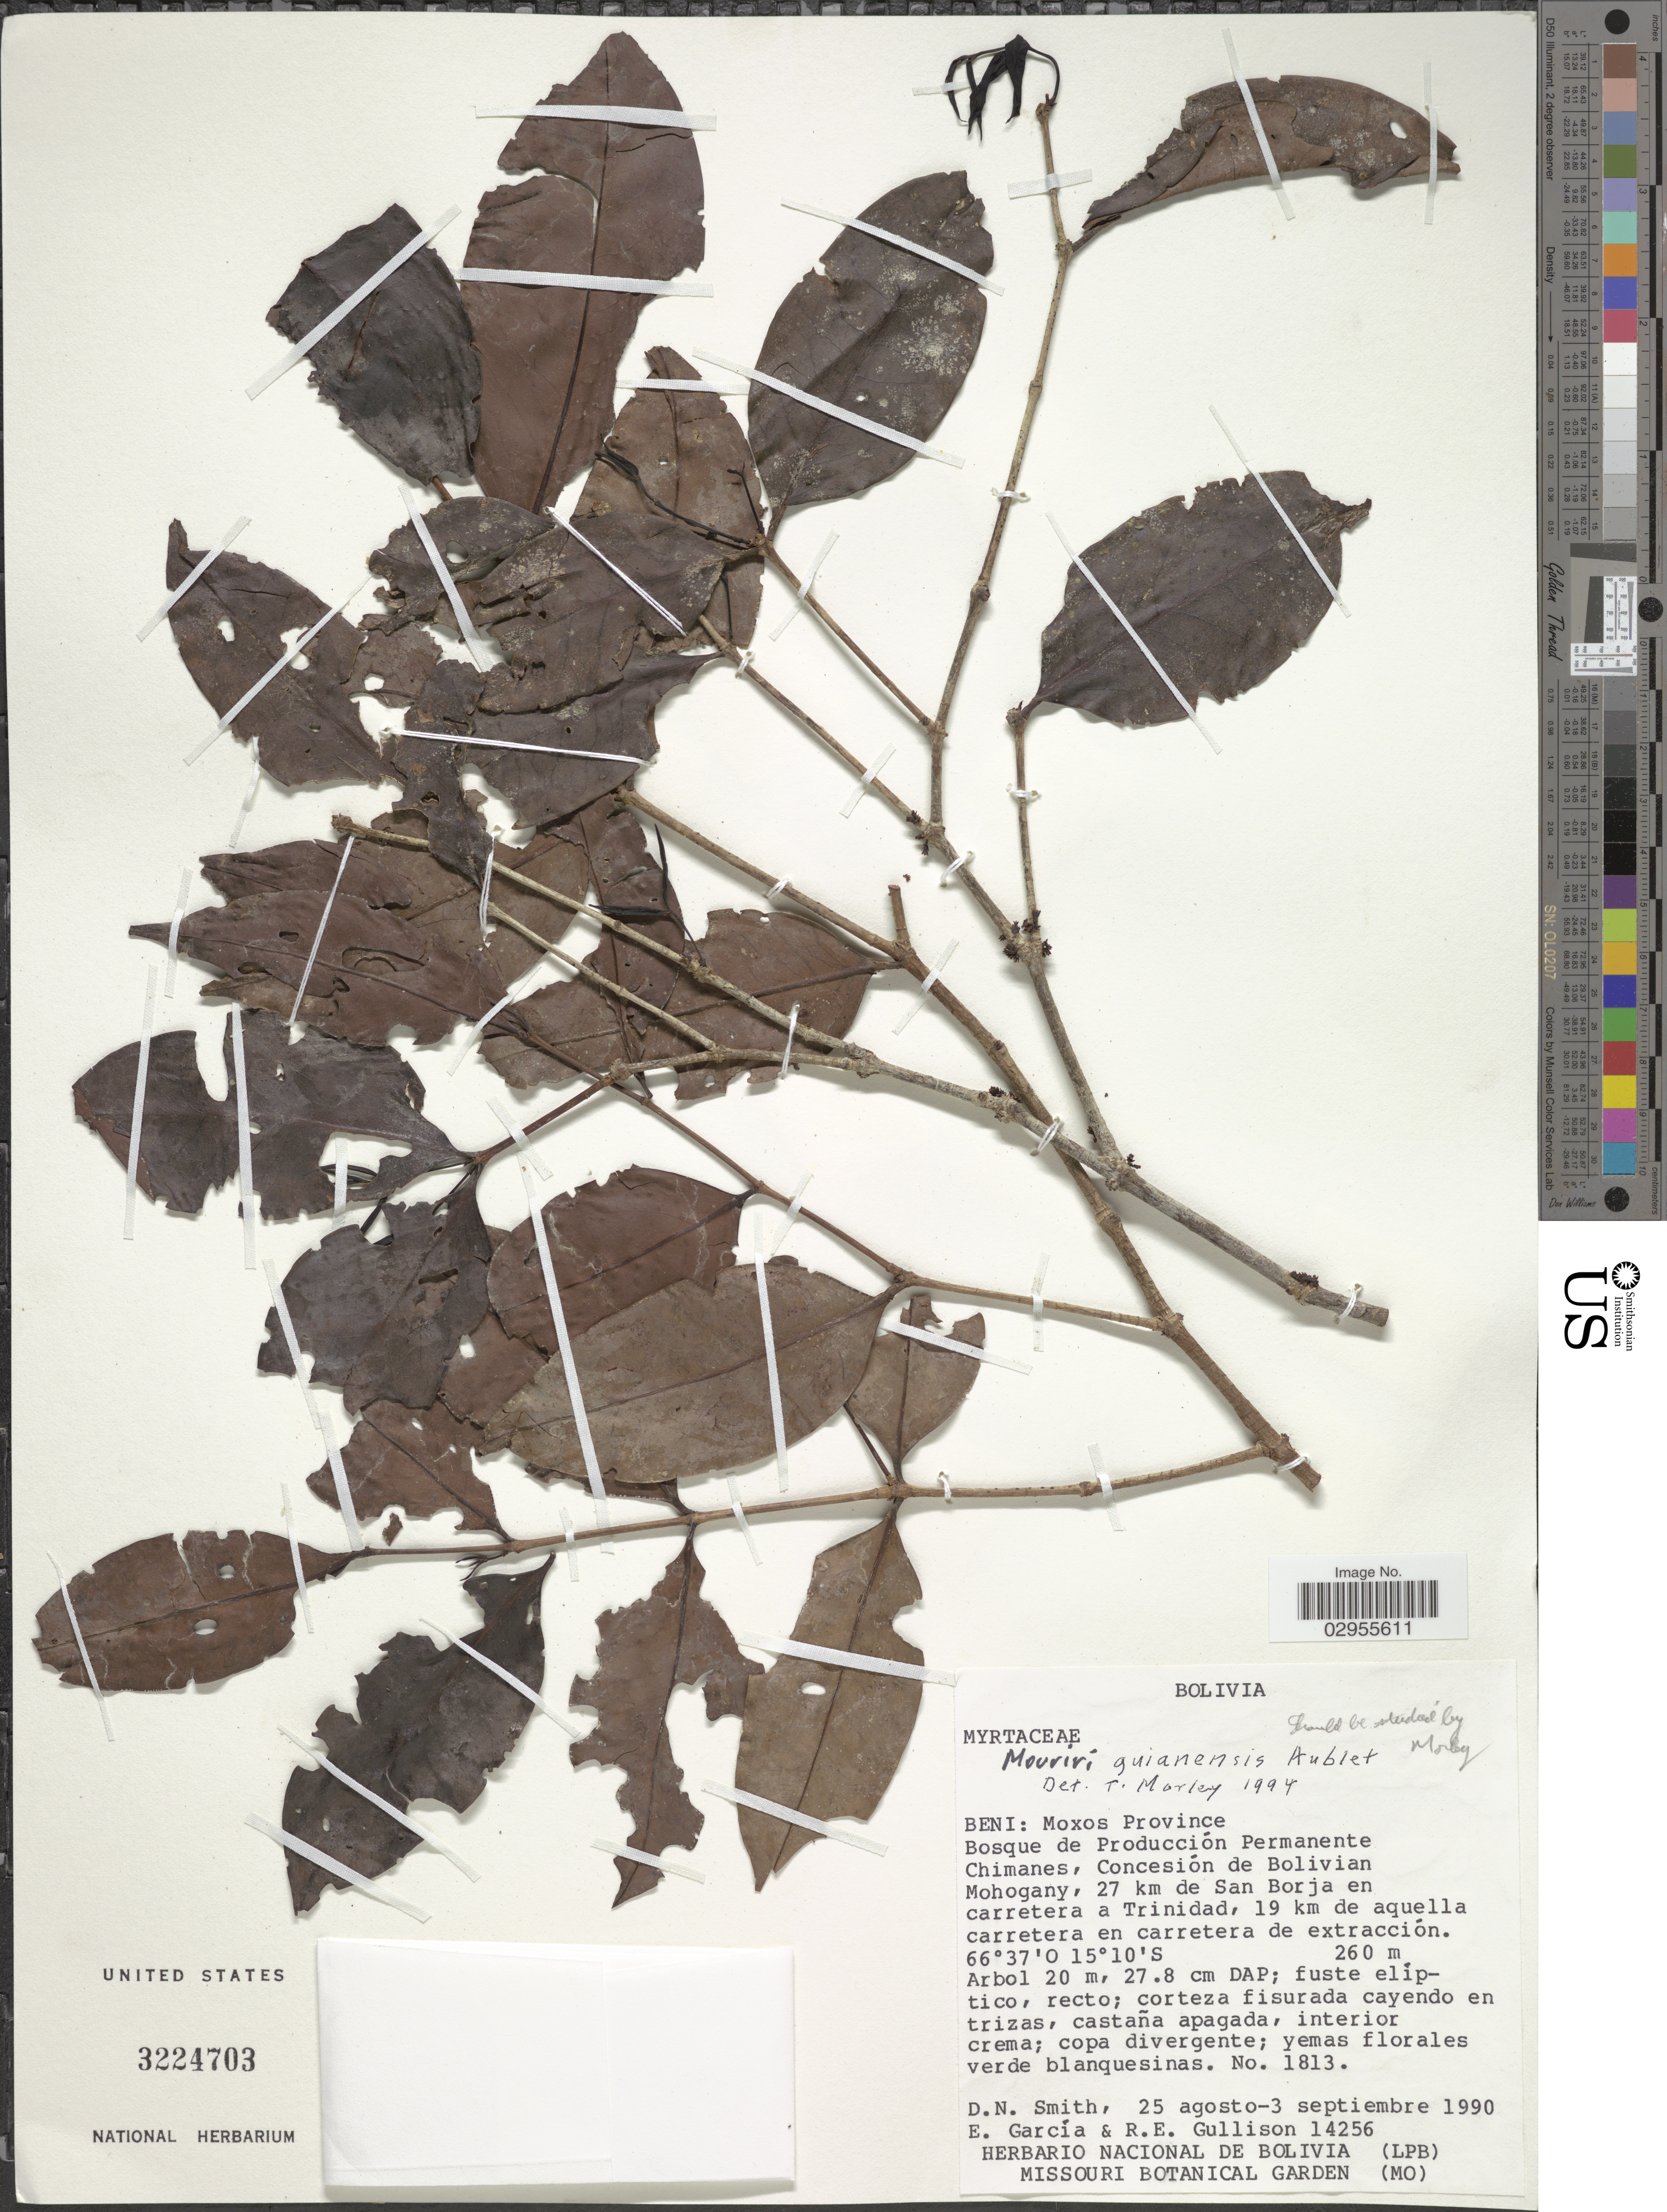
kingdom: Plantae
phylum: Tracheophyta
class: Magnoliopsida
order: Myrtales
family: Melastomataceae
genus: Mouriri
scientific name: Mouriri guianensis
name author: Aubl.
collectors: D. Smith, E. García & R. Gullison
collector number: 14256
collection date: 1990-08-25/1990-09-03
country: Bolivia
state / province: Beni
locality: Beni: Moxos Province. Bosque de Producción Permanente Chimanes, Cocesión de Bolivian. Mohogany, 27 km de San Borja en carretera a Trinidad, 19 km de aquella carretera en carretera de extracción.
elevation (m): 260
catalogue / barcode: US 3224703